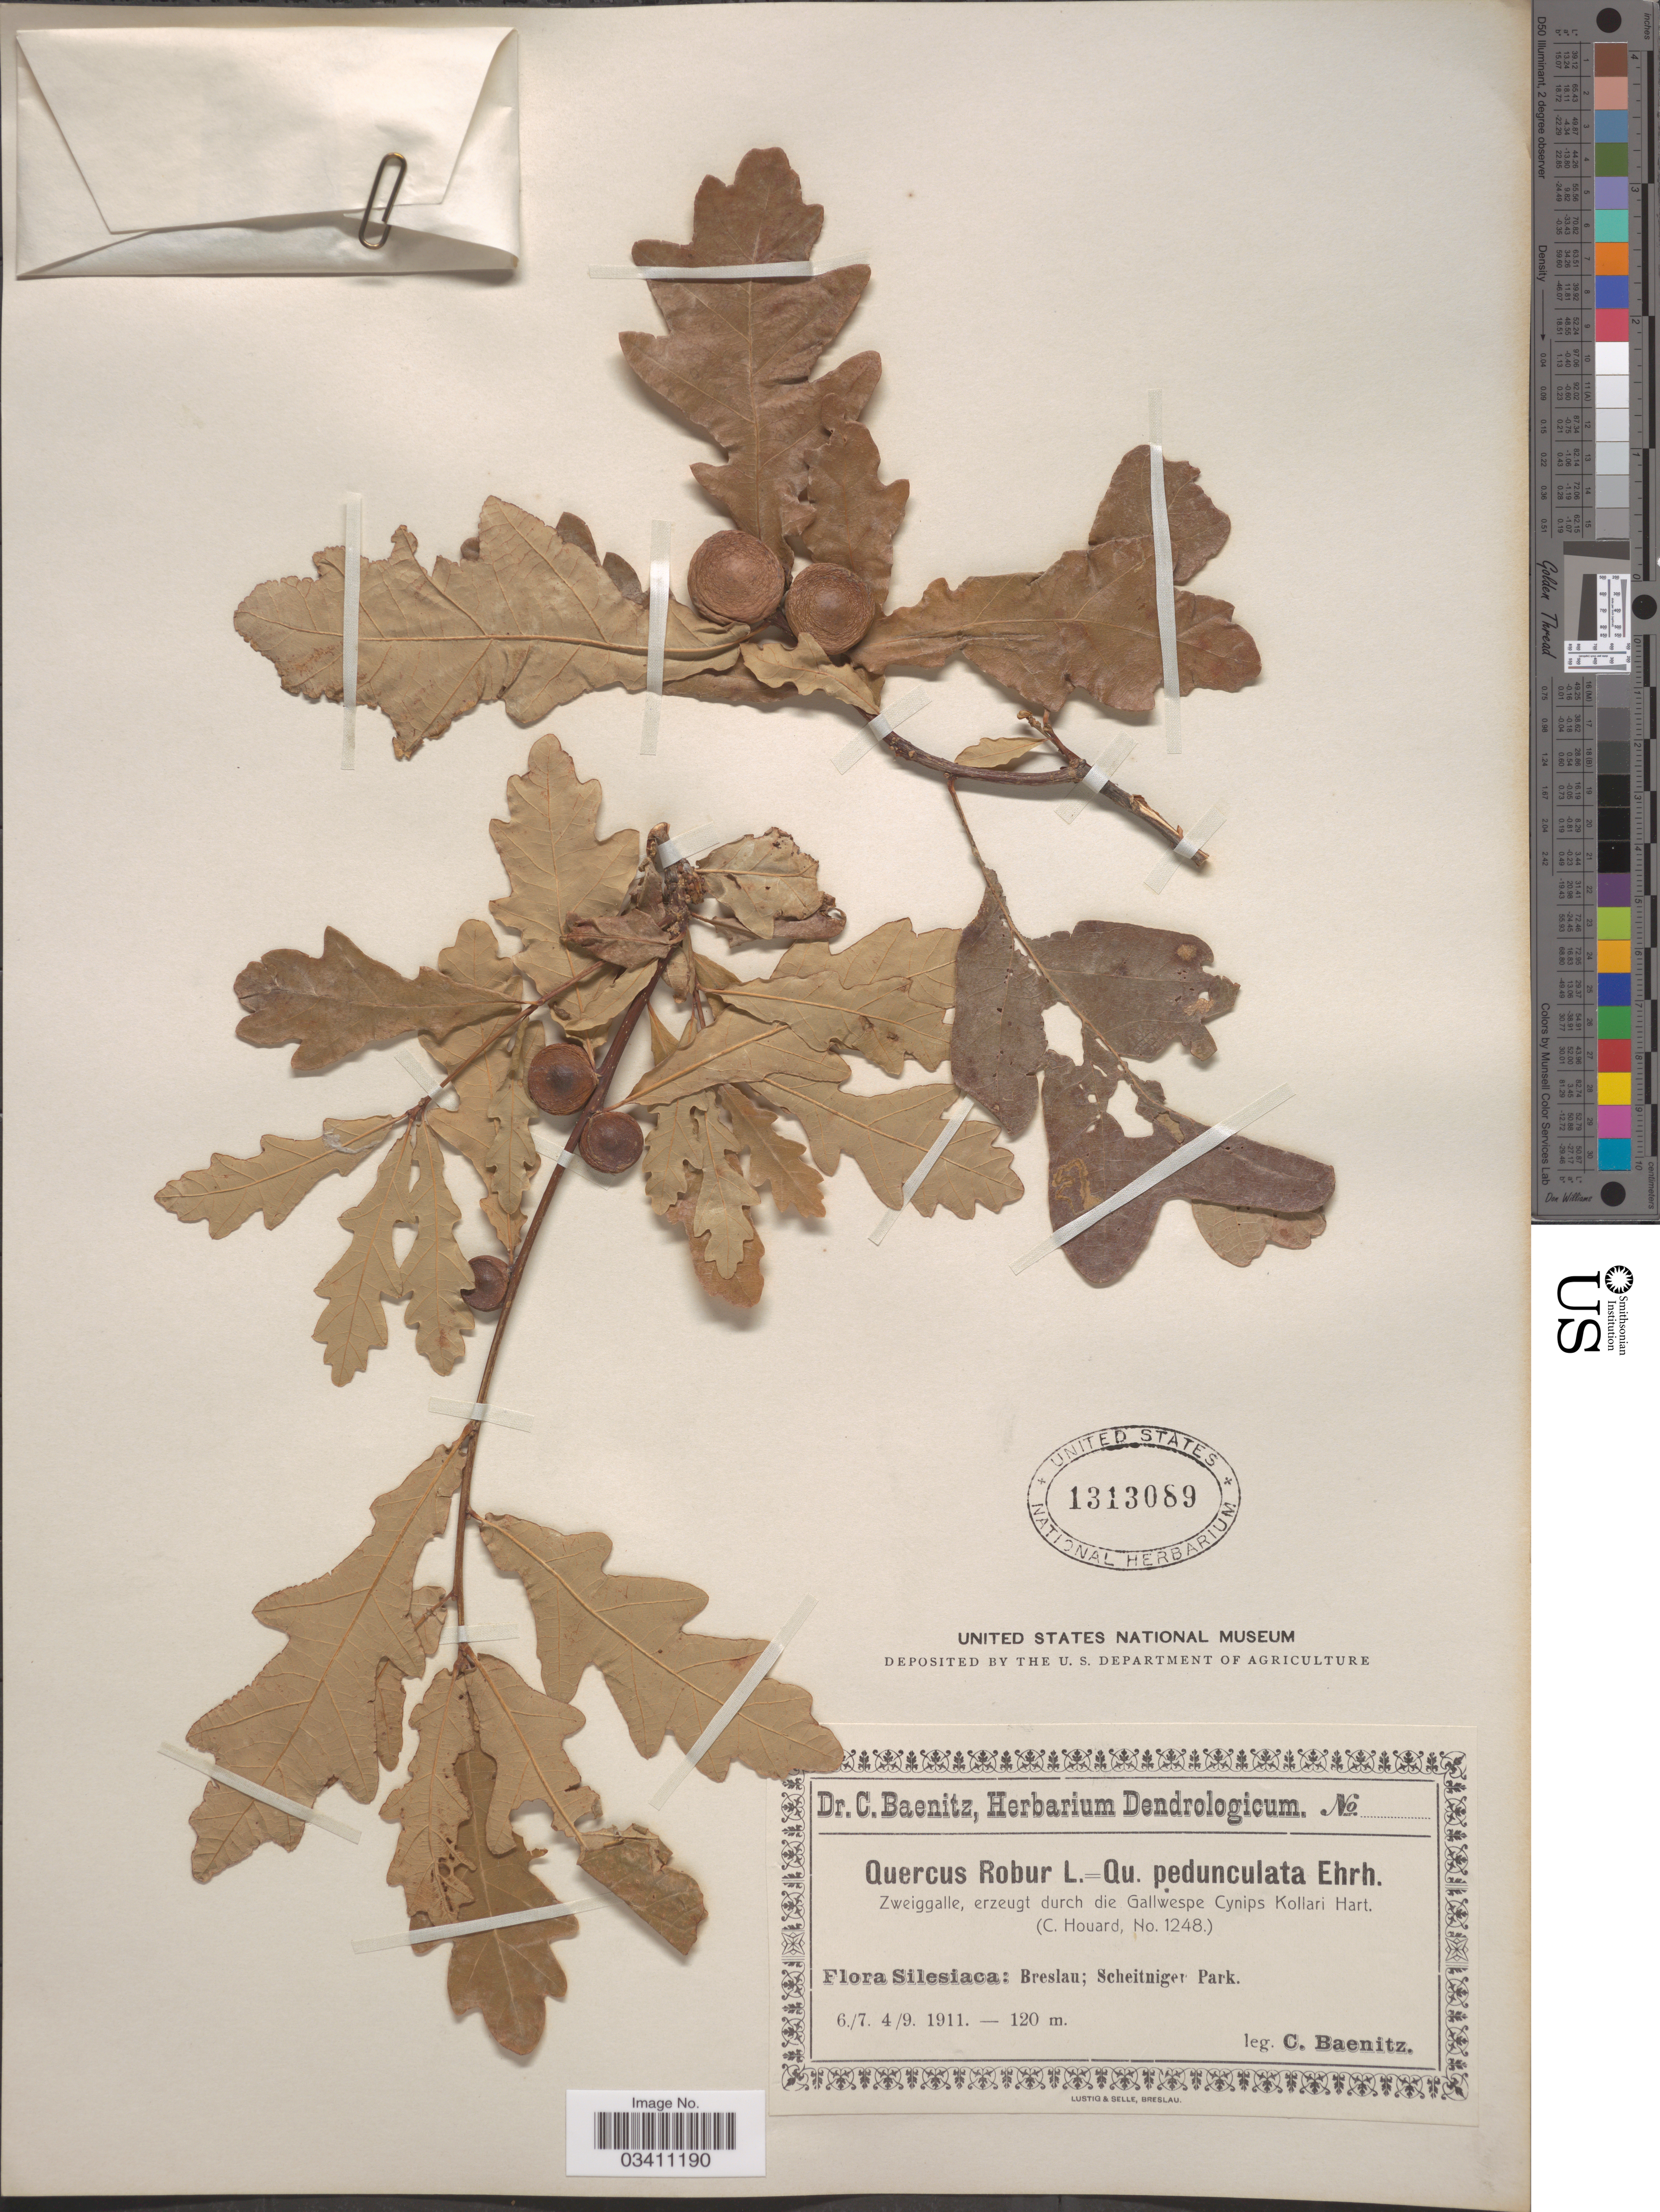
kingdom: Plantae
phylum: Tracheophyta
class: Magnoliopsida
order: Fagales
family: Fagaceae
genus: Quercus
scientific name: Quercus robur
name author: L.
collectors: C. G. Baenitz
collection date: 1911-07-06/1911-09-04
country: Poland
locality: Silesiaca: Breslau; Scheitniger Park.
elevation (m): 120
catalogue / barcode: US 1313089